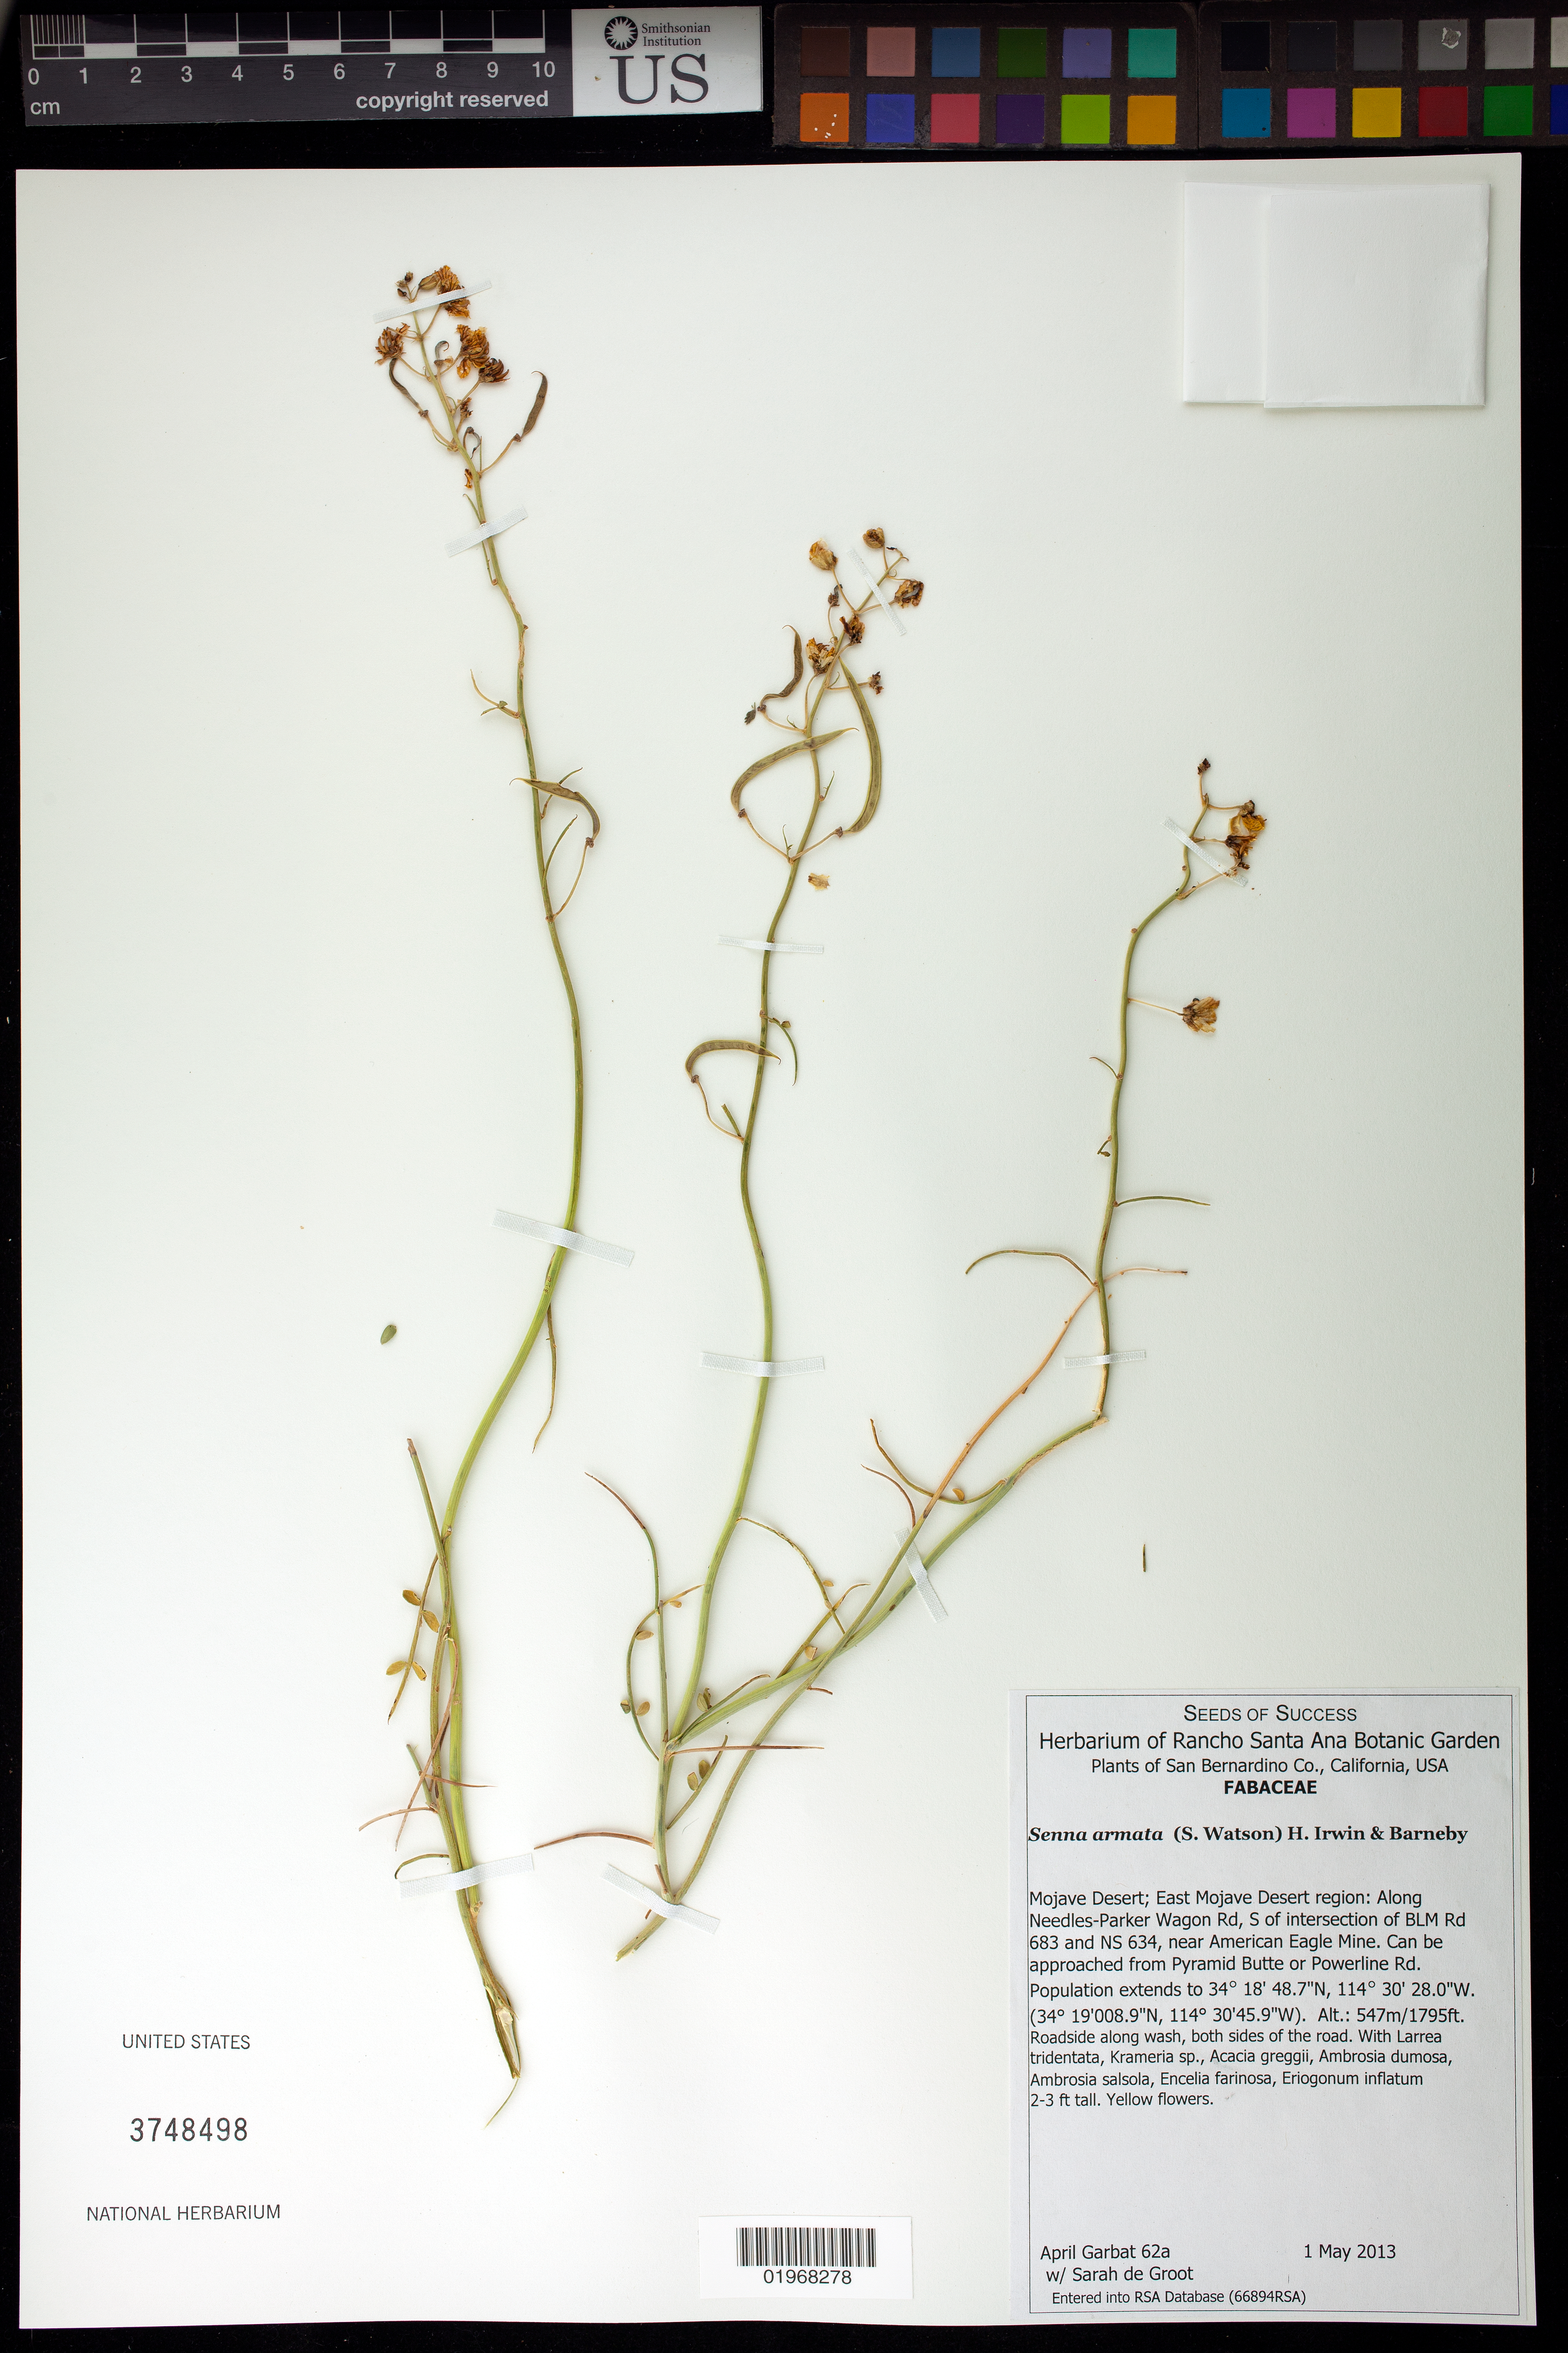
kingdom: Plantae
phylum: Tracheophyta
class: Magnoliopsida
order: Fabales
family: Fabaceae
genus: Senna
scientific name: Senna armata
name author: (S. Watson) H.S. Irwin & Barneby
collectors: A. Garbat & S. De Groot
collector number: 62 a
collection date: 2013-05-01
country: United States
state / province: California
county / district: San Bernardino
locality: Along Needles-Parker Wagon Rd, S of intersection BLM Rd 683 and NS 634, near American Eagle Mine.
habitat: Roadside along wash.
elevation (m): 547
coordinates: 34 18 48.7 N, 114 30 28.0 W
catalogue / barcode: US 3748498